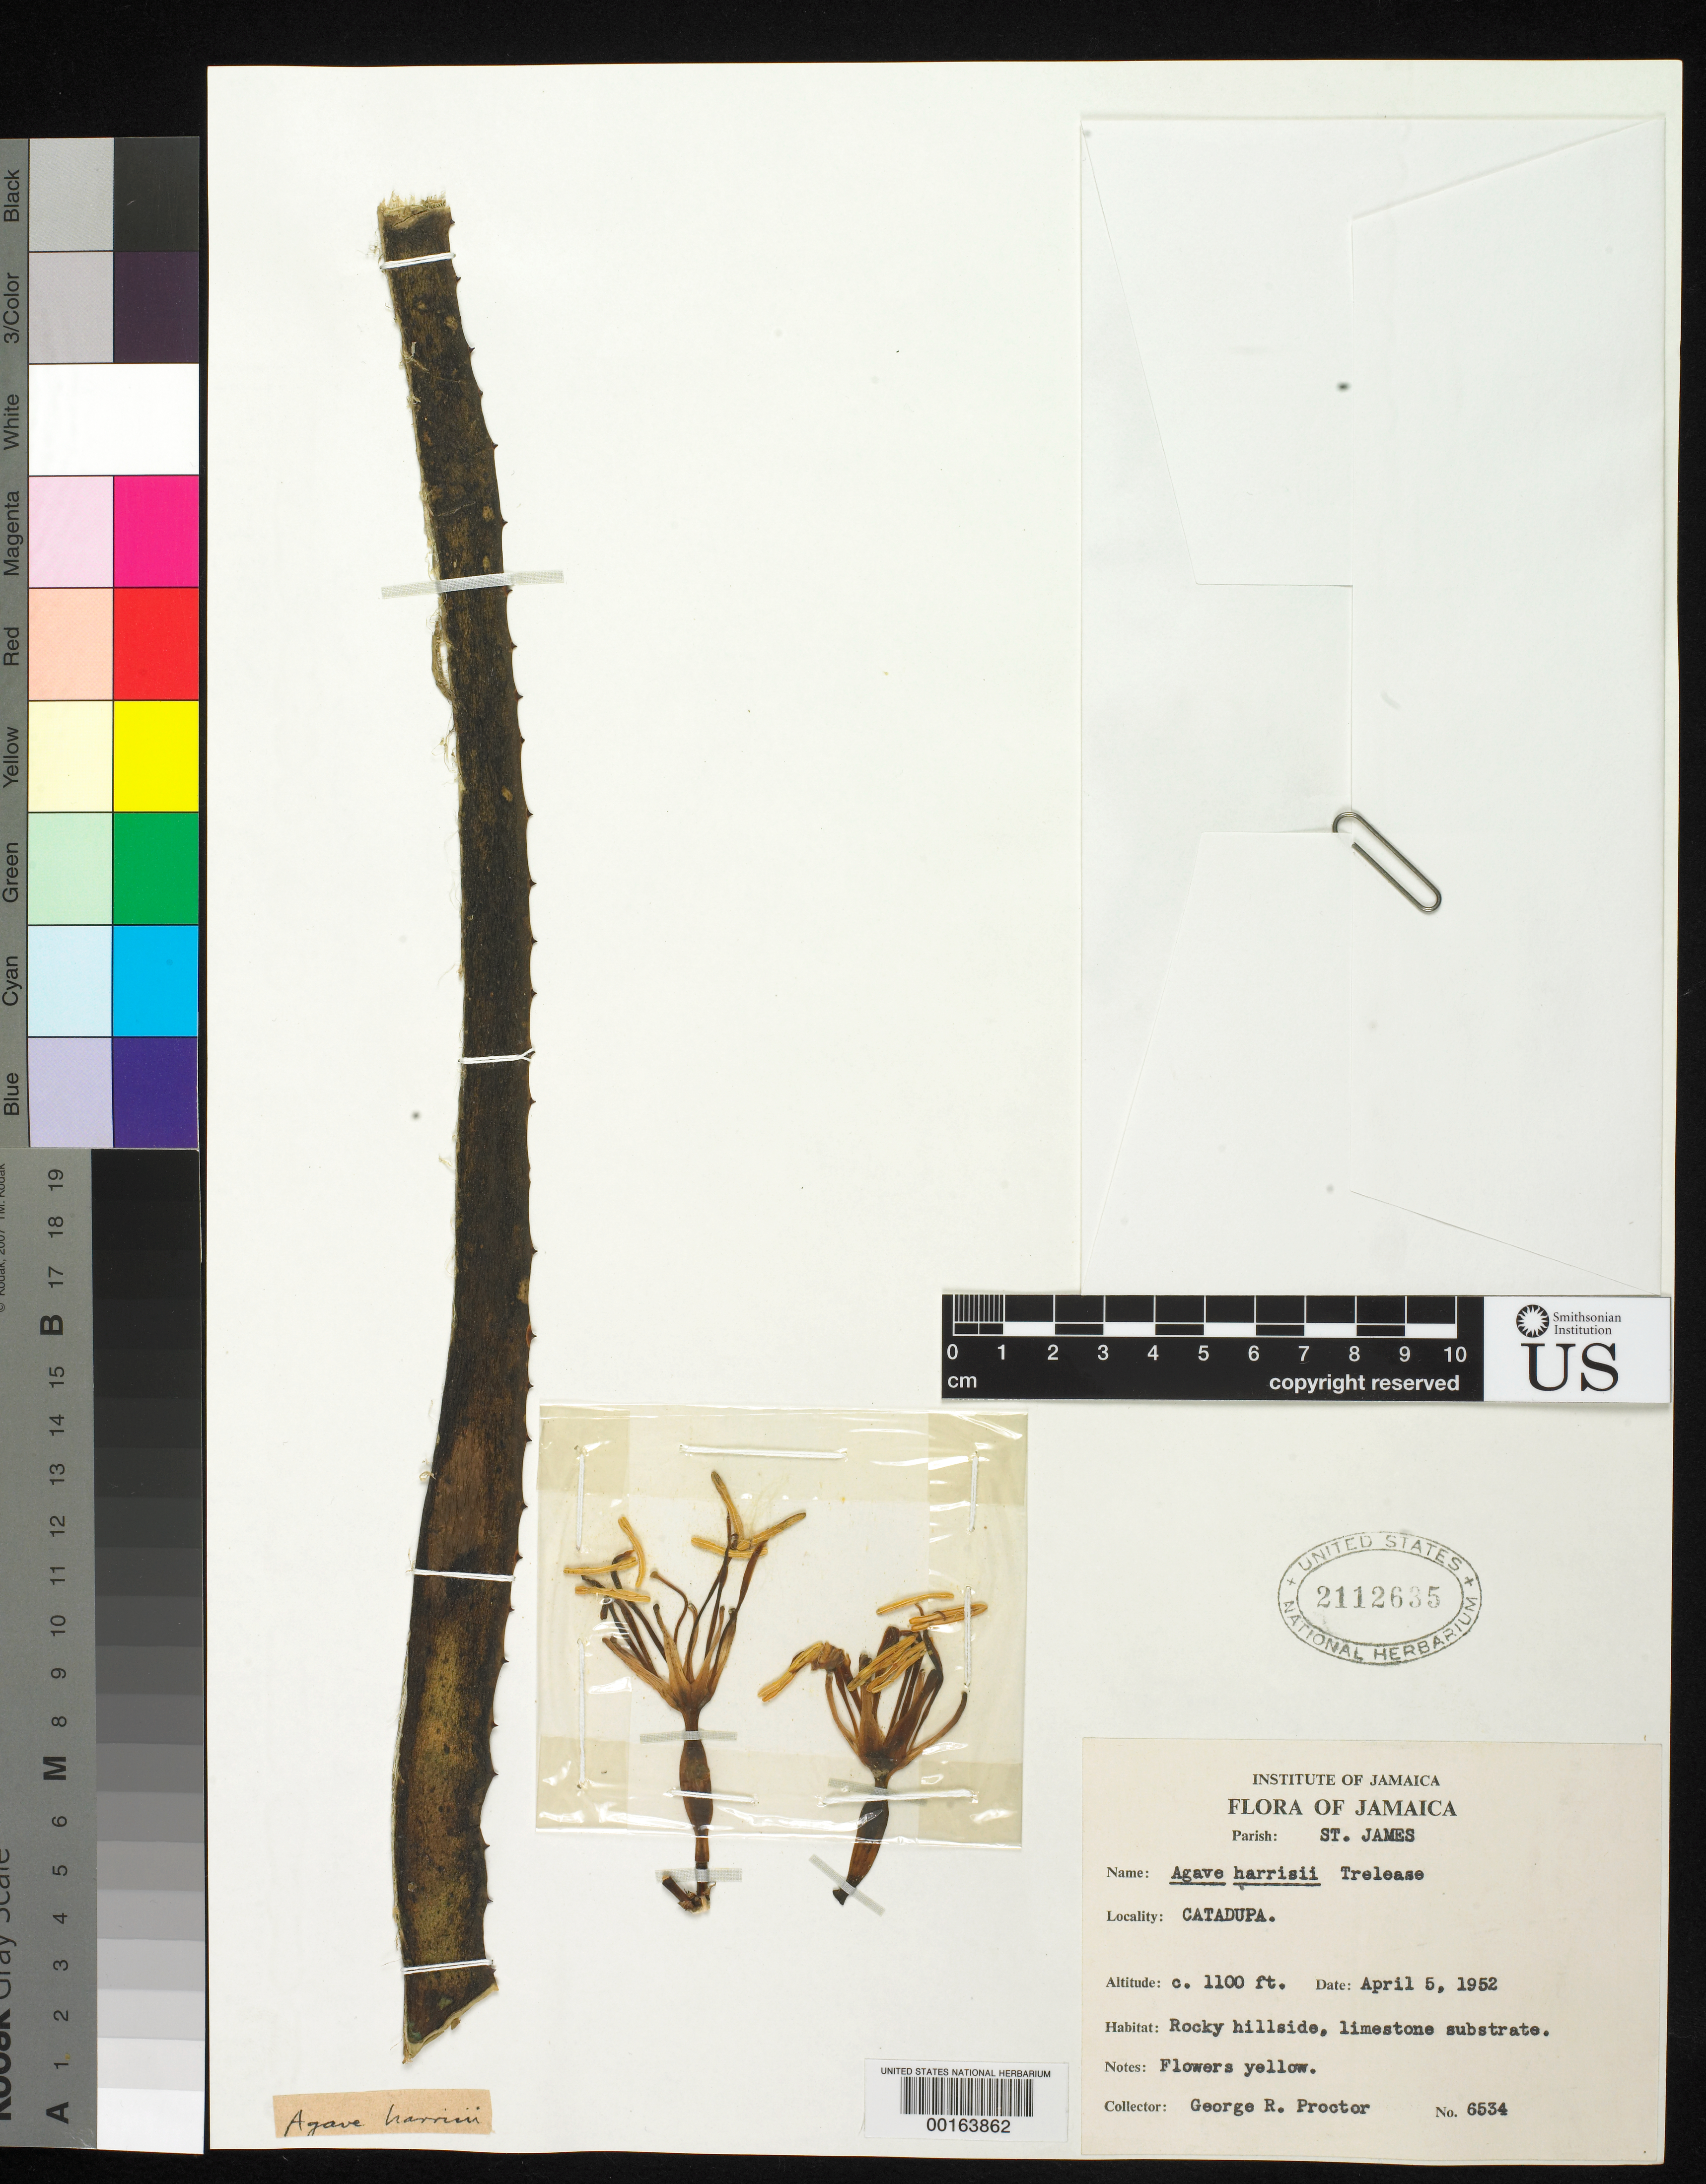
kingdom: Plantae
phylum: Tracheophyta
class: Liliopsida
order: Asparagales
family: Asparagaceae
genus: Agave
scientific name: Agave harrisii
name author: Trel.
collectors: G. R. Proctor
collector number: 6534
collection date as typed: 05 Apr 1952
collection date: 1952-04-05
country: Jamaica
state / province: Saint James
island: Greater Antilles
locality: Catadupa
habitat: Rocky hillside, limestone substrate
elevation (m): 335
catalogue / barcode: US 2112635